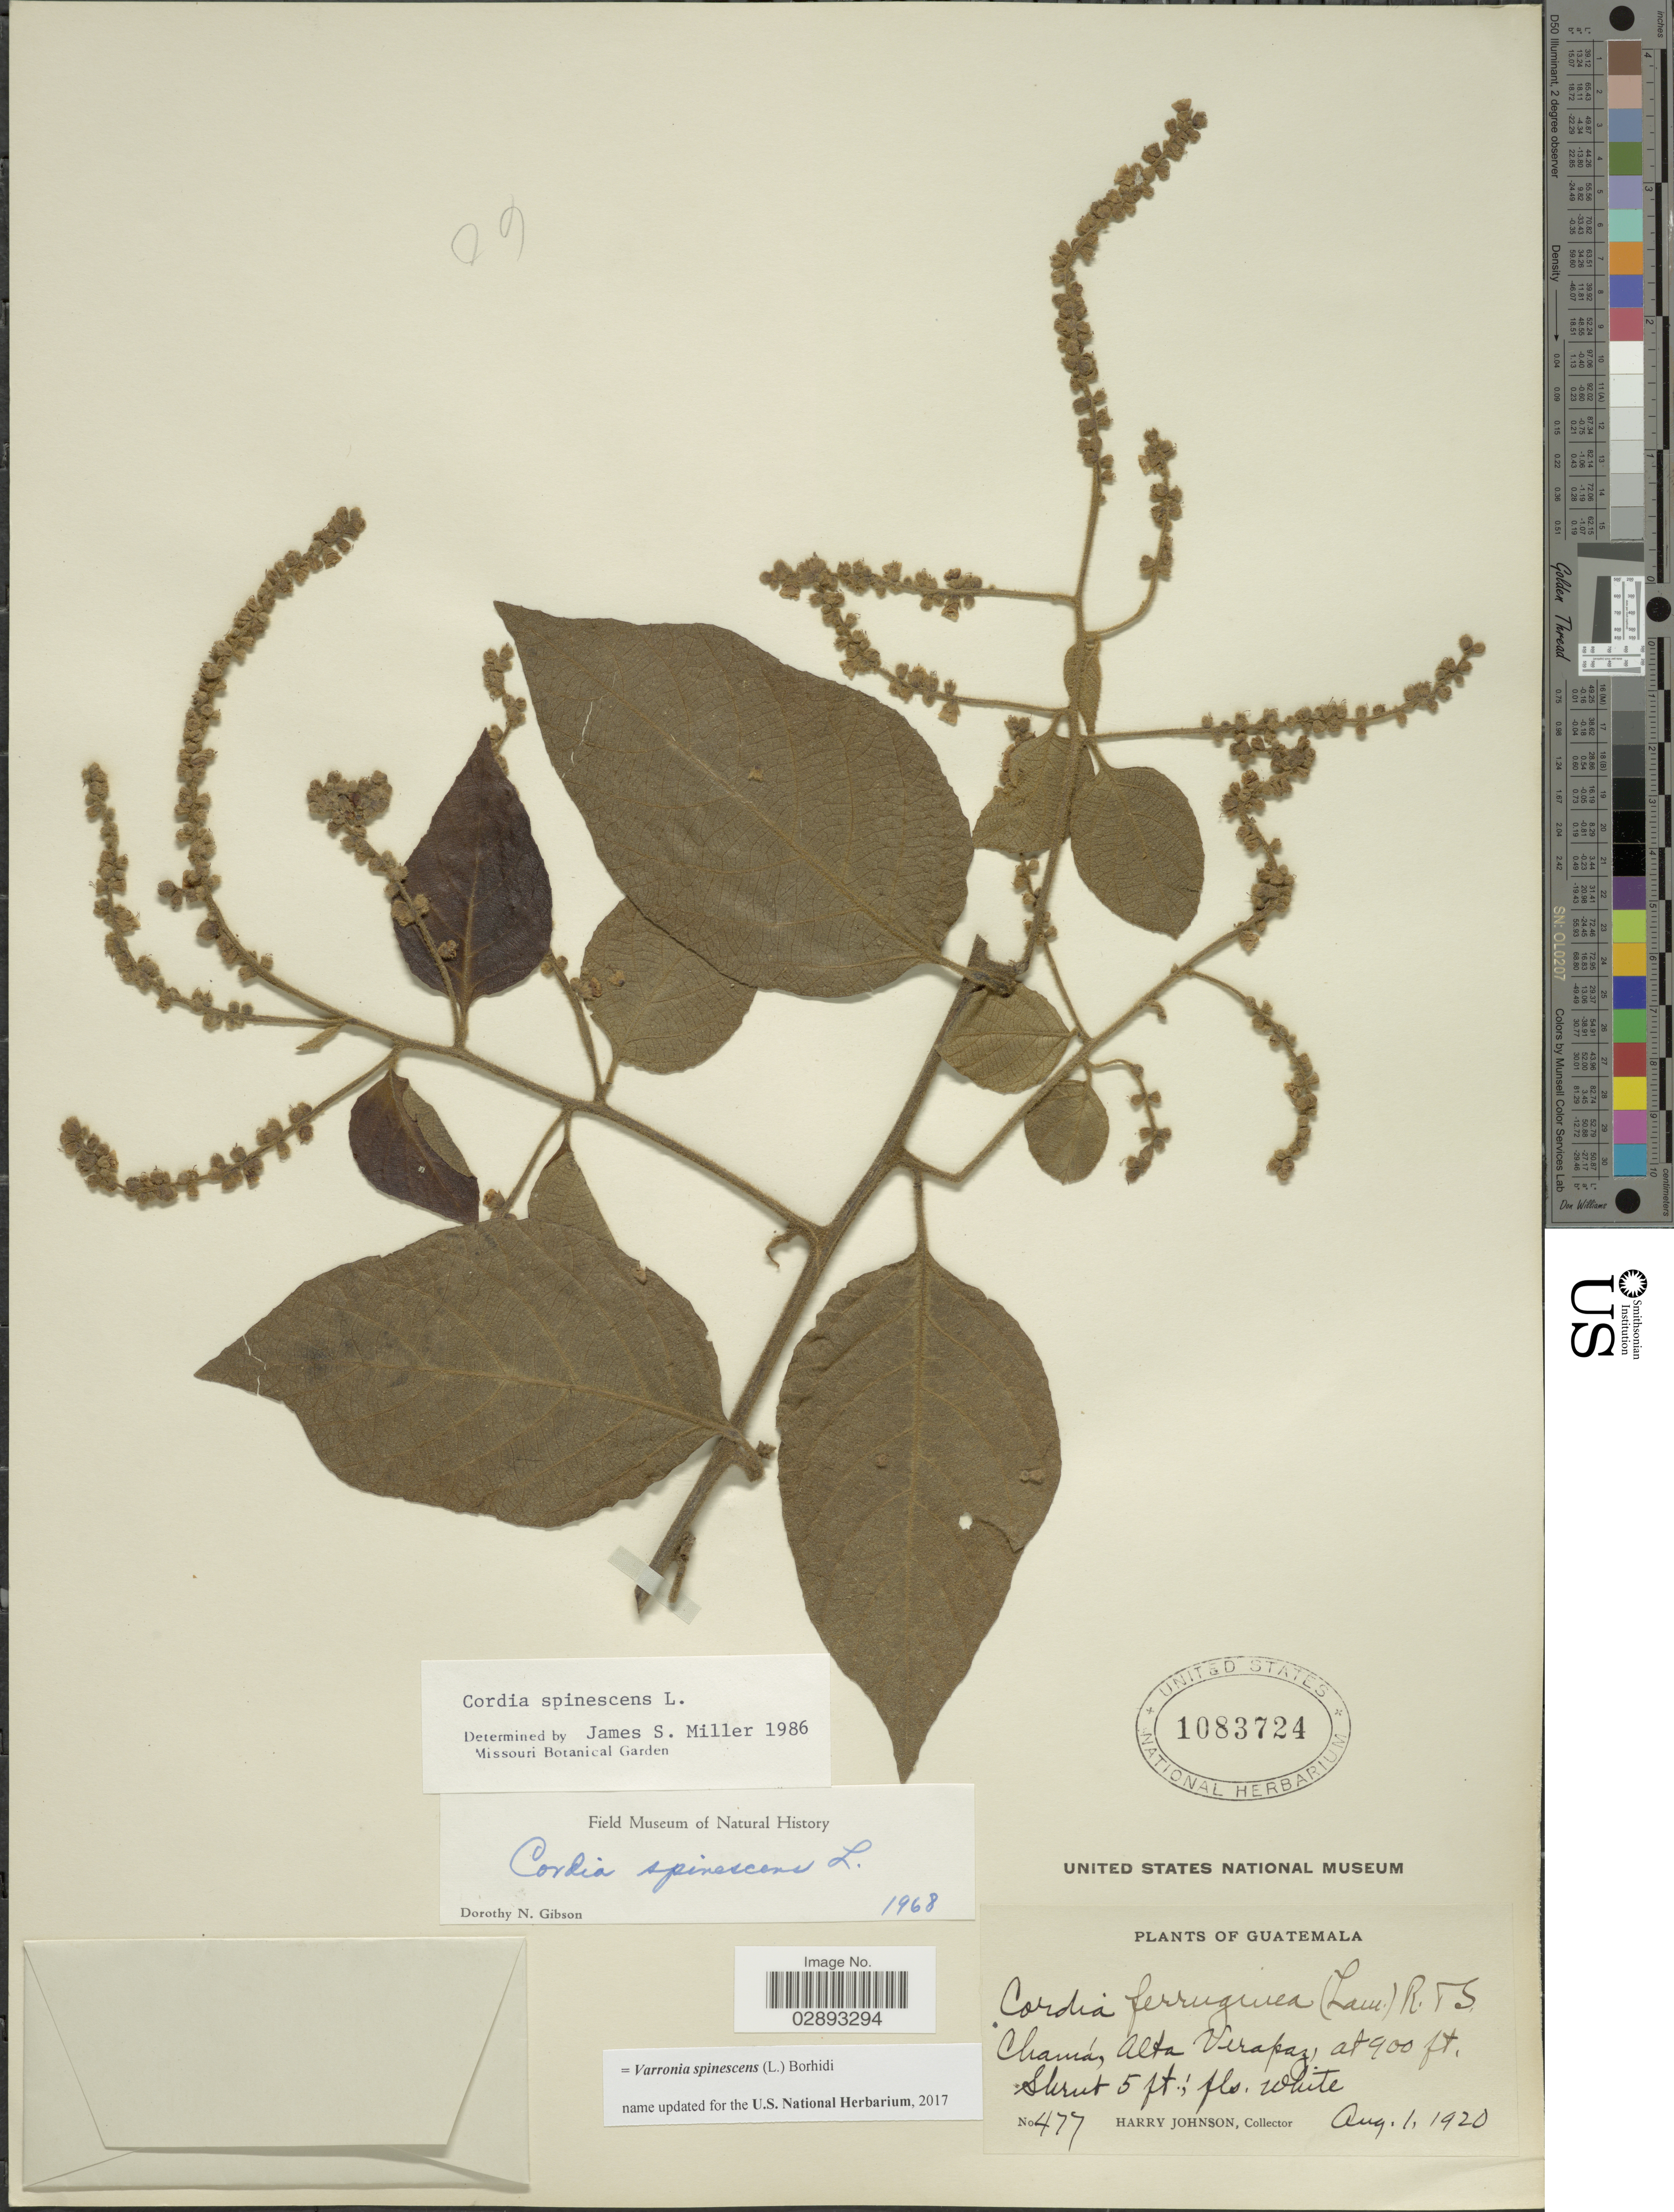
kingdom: Plantae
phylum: Tracheophyta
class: Magnoliopsida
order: Boraginales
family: Cordiaceae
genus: Varronia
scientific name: Varronia spinescens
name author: (L.) Borhidi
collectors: H. Johnson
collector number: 477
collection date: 1920-08-01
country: Guatemala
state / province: Alta Verapaz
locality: Chamá, Alta Verapaz.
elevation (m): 274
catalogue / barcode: US 1083724